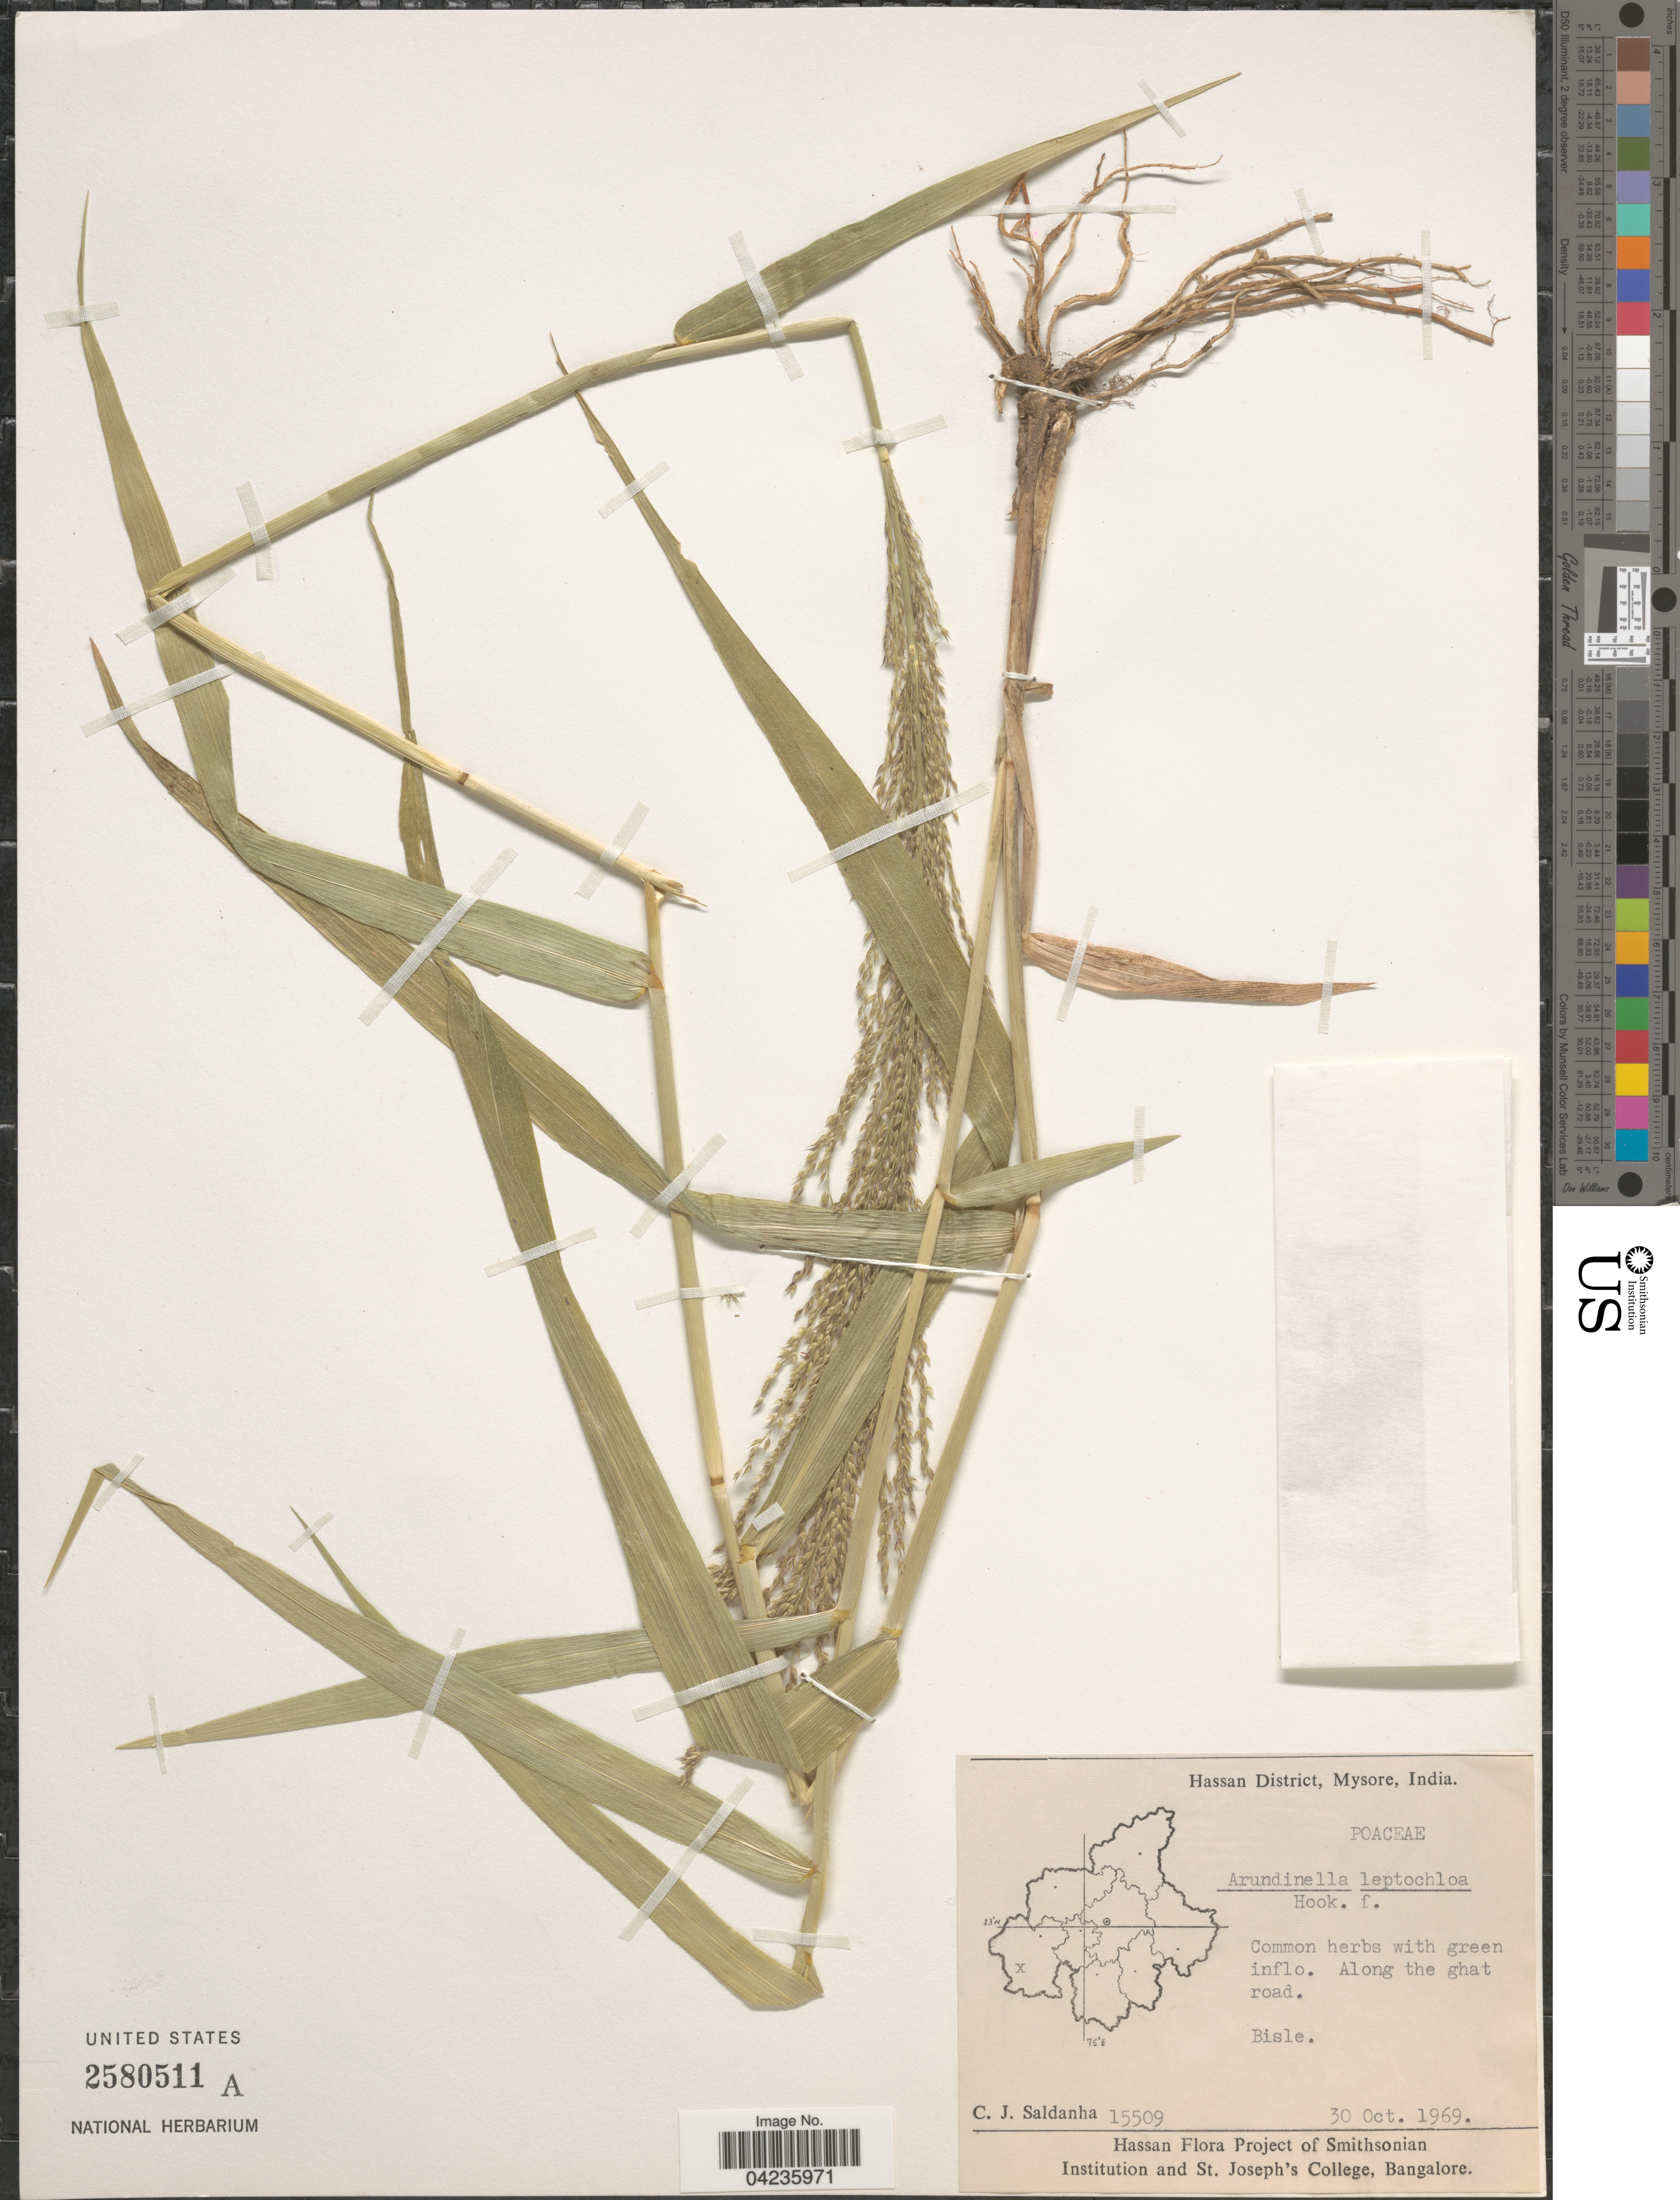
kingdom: Plantae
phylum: Tracheophyta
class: Liliopsida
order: Poales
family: Poaceae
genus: Arundinella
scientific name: Arundinella leptochloa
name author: (Nees) Hook. f.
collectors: C. J. Saldanha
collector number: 15509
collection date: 1969-10-30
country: India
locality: Hassan District, Mysore. Along the ghat road. Bisle.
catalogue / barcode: US 2580511A